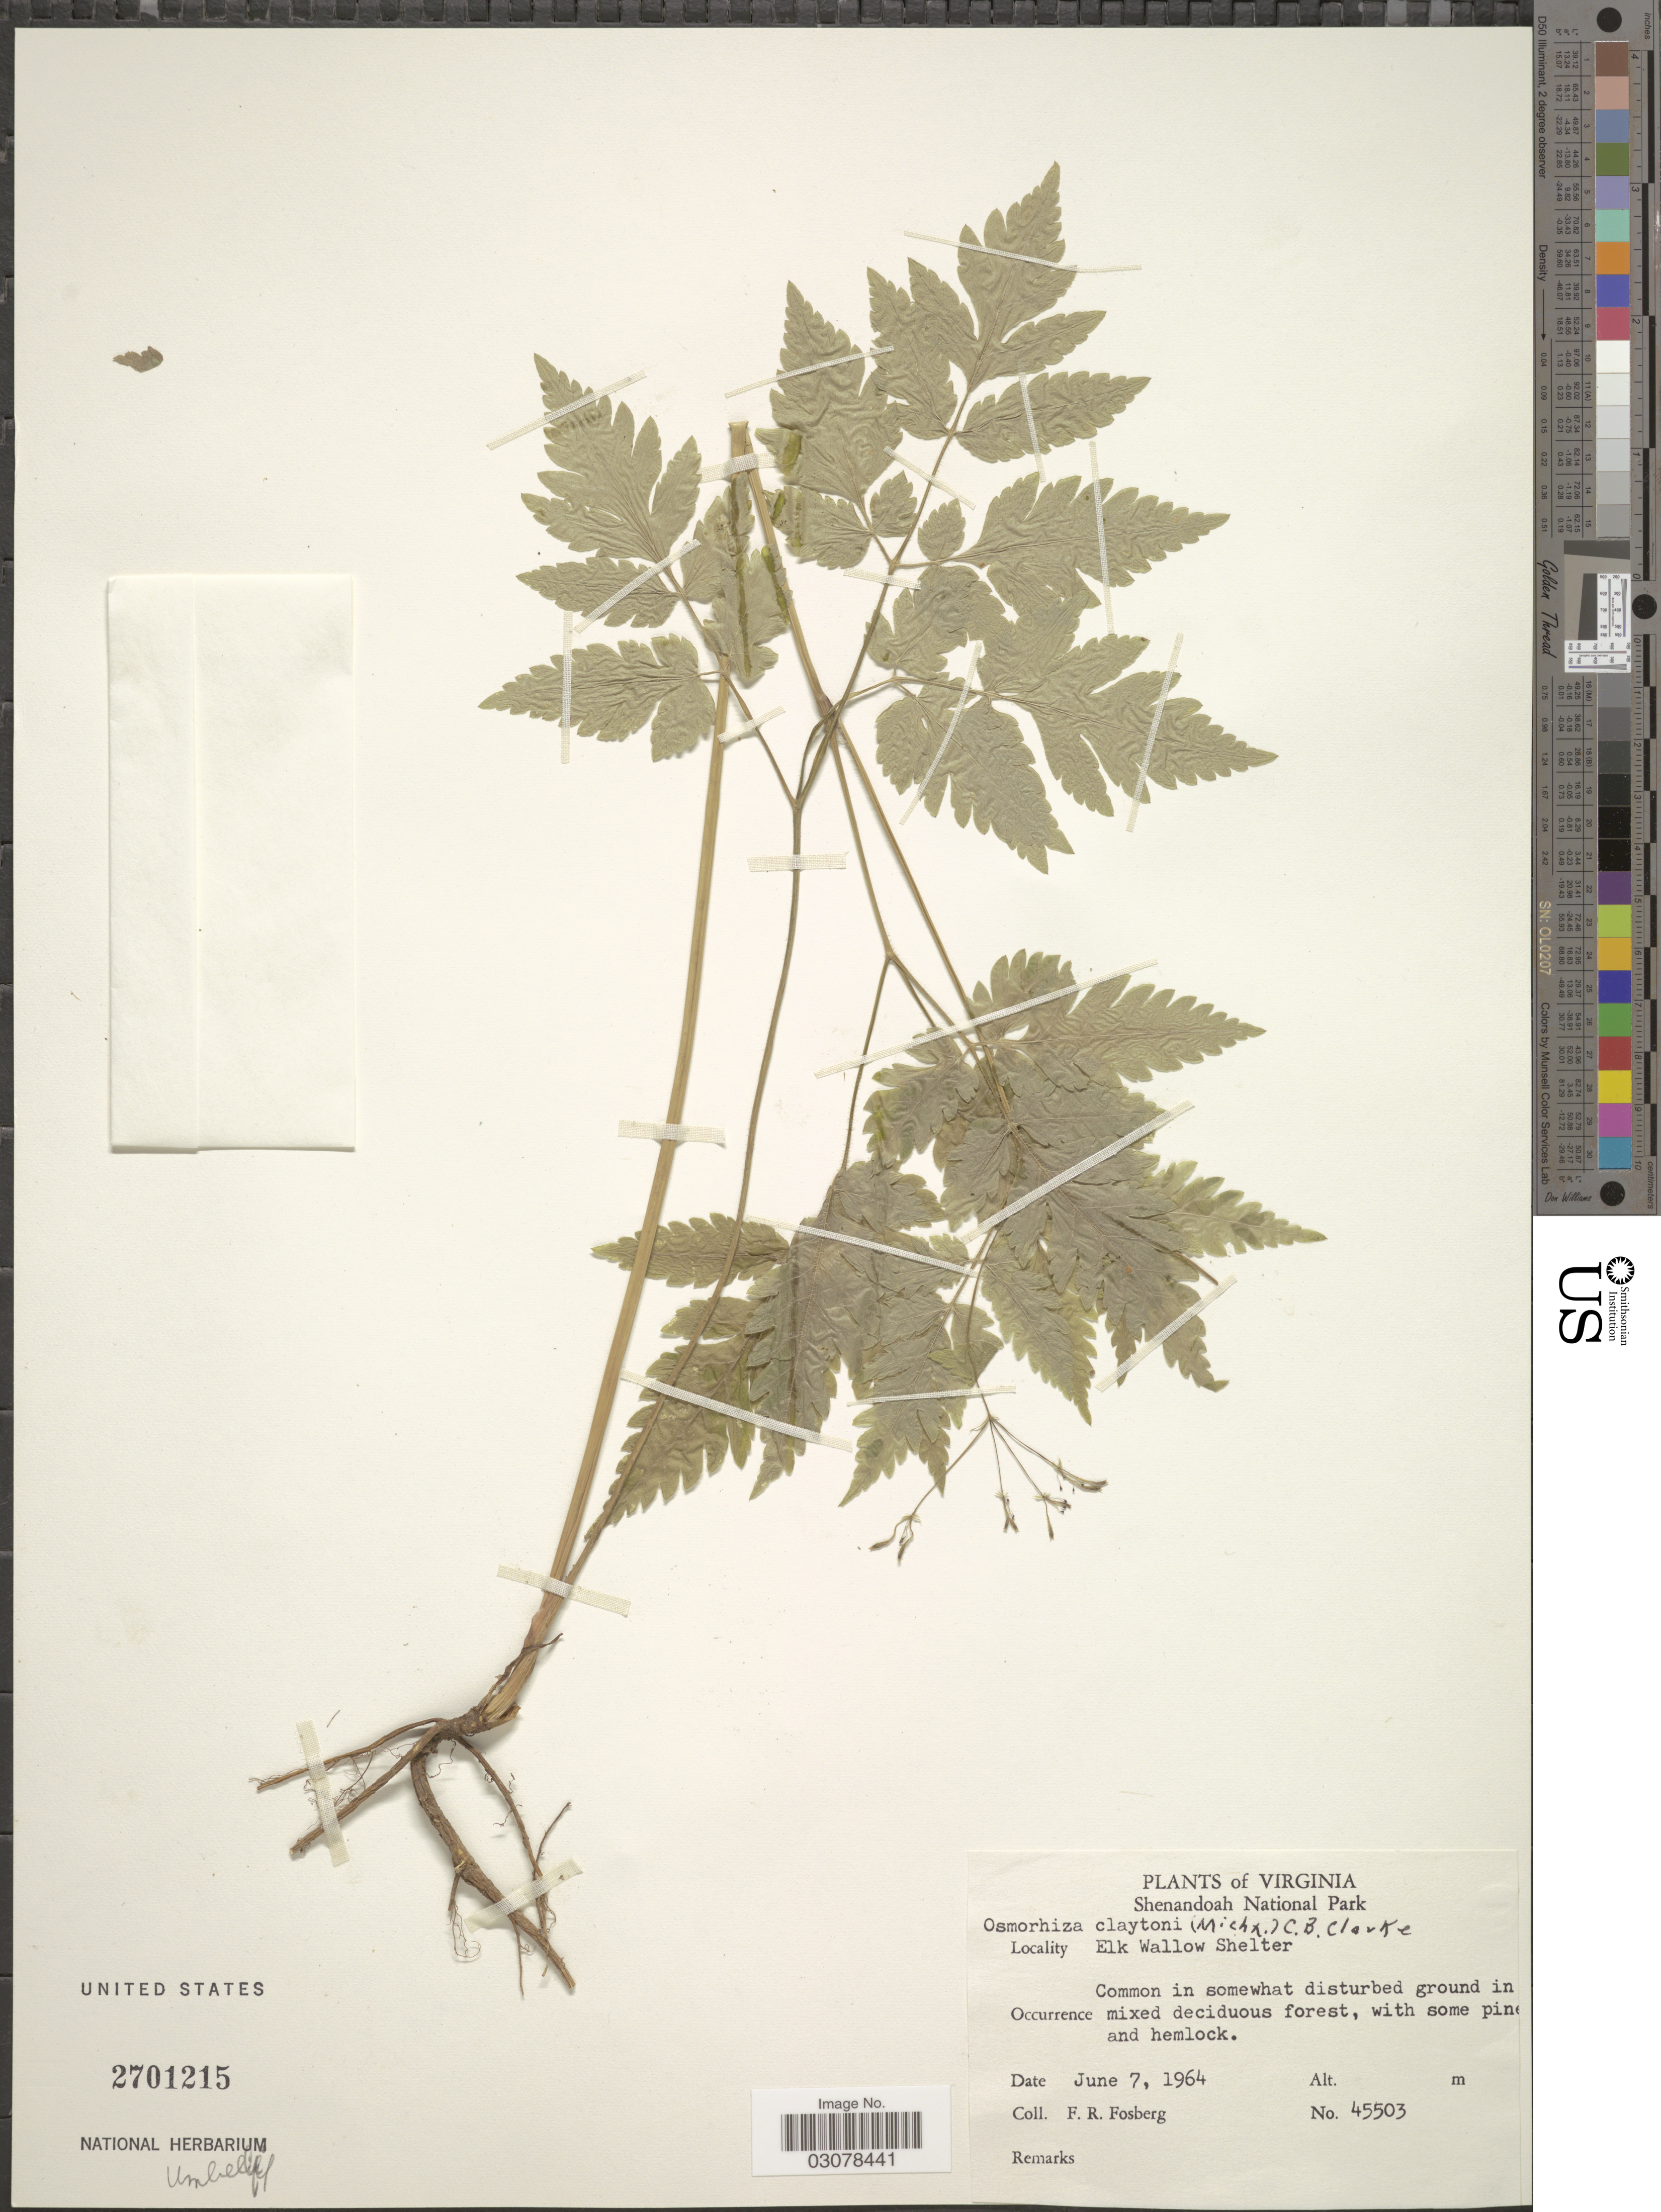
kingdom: Plantae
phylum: Tracheophyta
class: Magnoliopsida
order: Apiales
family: Apiaceae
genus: Osmorhiza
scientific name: Osmorhiza claytonii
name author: (Michx.) C.B. Clarke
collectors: F. R. Fosberg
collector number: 45503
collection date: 1964-06-07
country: United States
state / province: Virginia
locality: Shenandoah National Park. Elk Wallow Shelter.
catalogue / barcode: US 2701215